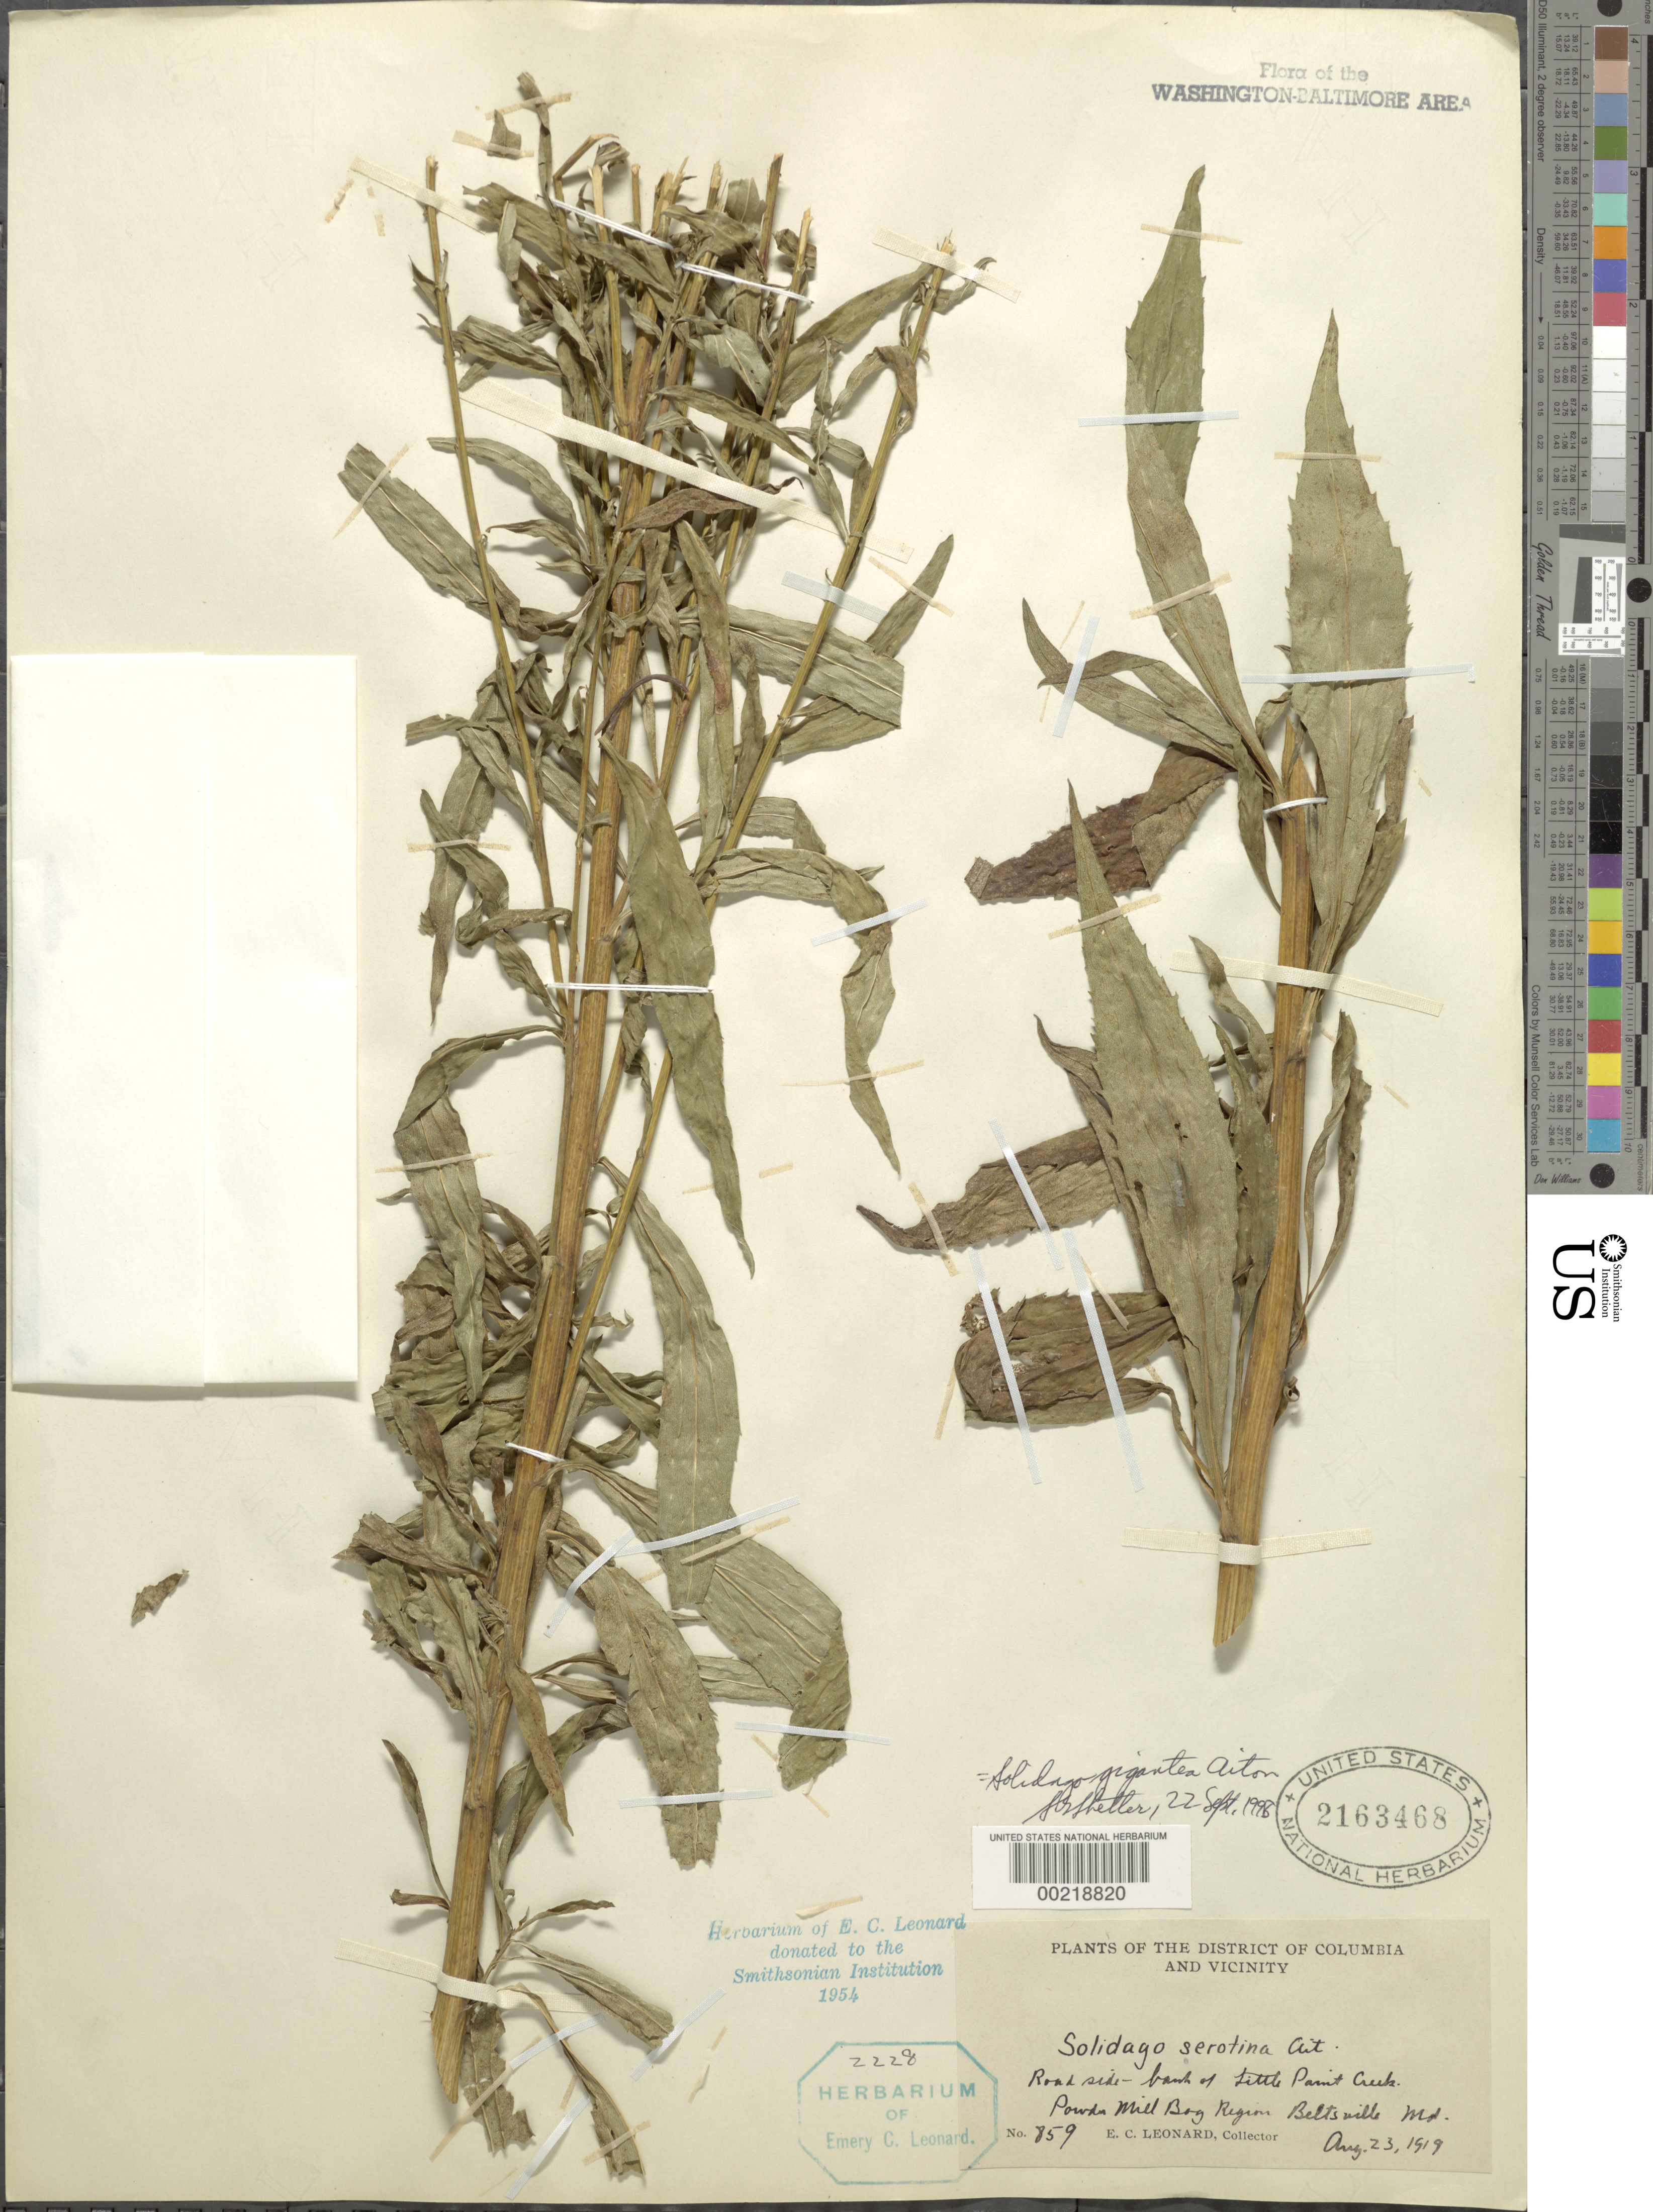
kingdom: Plantae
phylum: Tracheophyta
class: Magnoliopsida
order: Asterales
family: Asteraceae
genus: Solidago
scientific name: Solidago gigantea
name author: Aiton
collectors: E. C. Leonard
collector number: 859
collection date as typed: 23 Aug 1919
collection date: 1919-08-23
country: United States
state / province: Maryland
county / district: Prince George's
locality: Powder Mill Bog Region, Beltsville Little Paint Creek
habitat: Roadside bank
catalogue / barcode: US 2163468